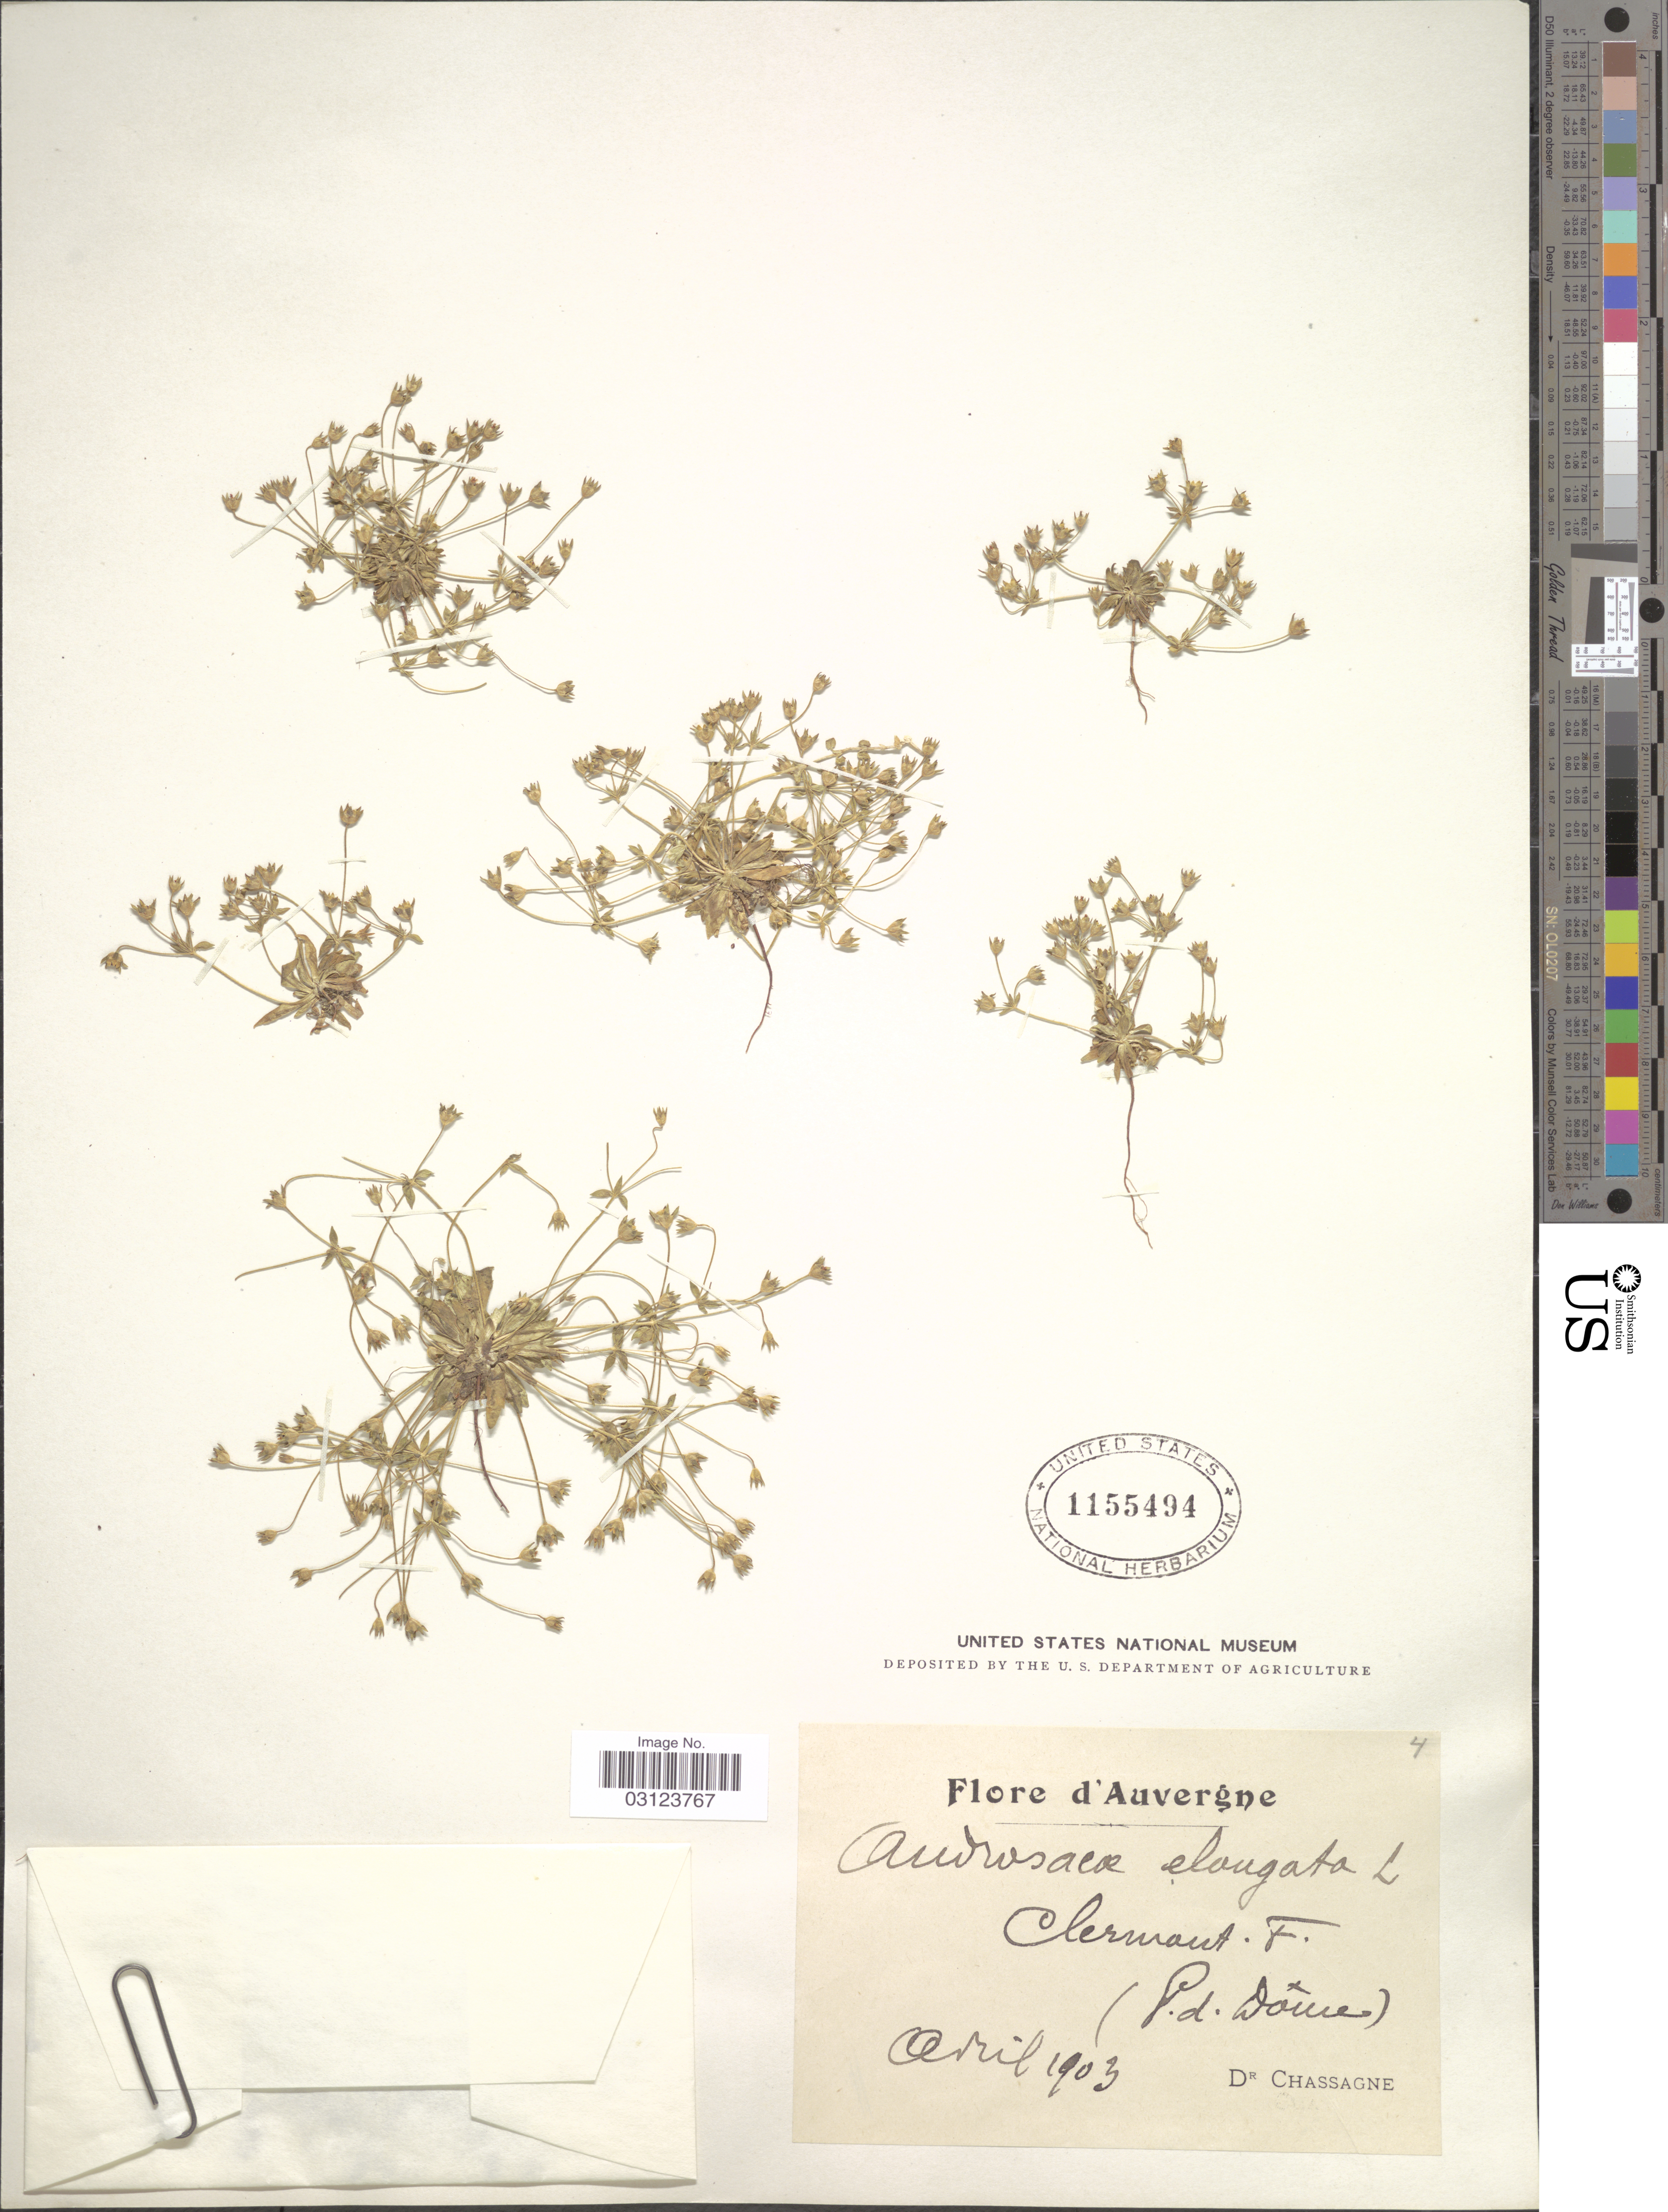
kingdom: Plantae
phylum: Tracheophyta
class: Magnoliopsida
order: Ericales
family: Primulaceae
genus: Androsace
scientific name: Androsace elongata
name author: L.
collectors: Chassagne, --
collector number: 4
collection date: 1903-04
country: France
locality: Auvergne. (P. d. Dôme).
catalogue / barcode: US 1155494